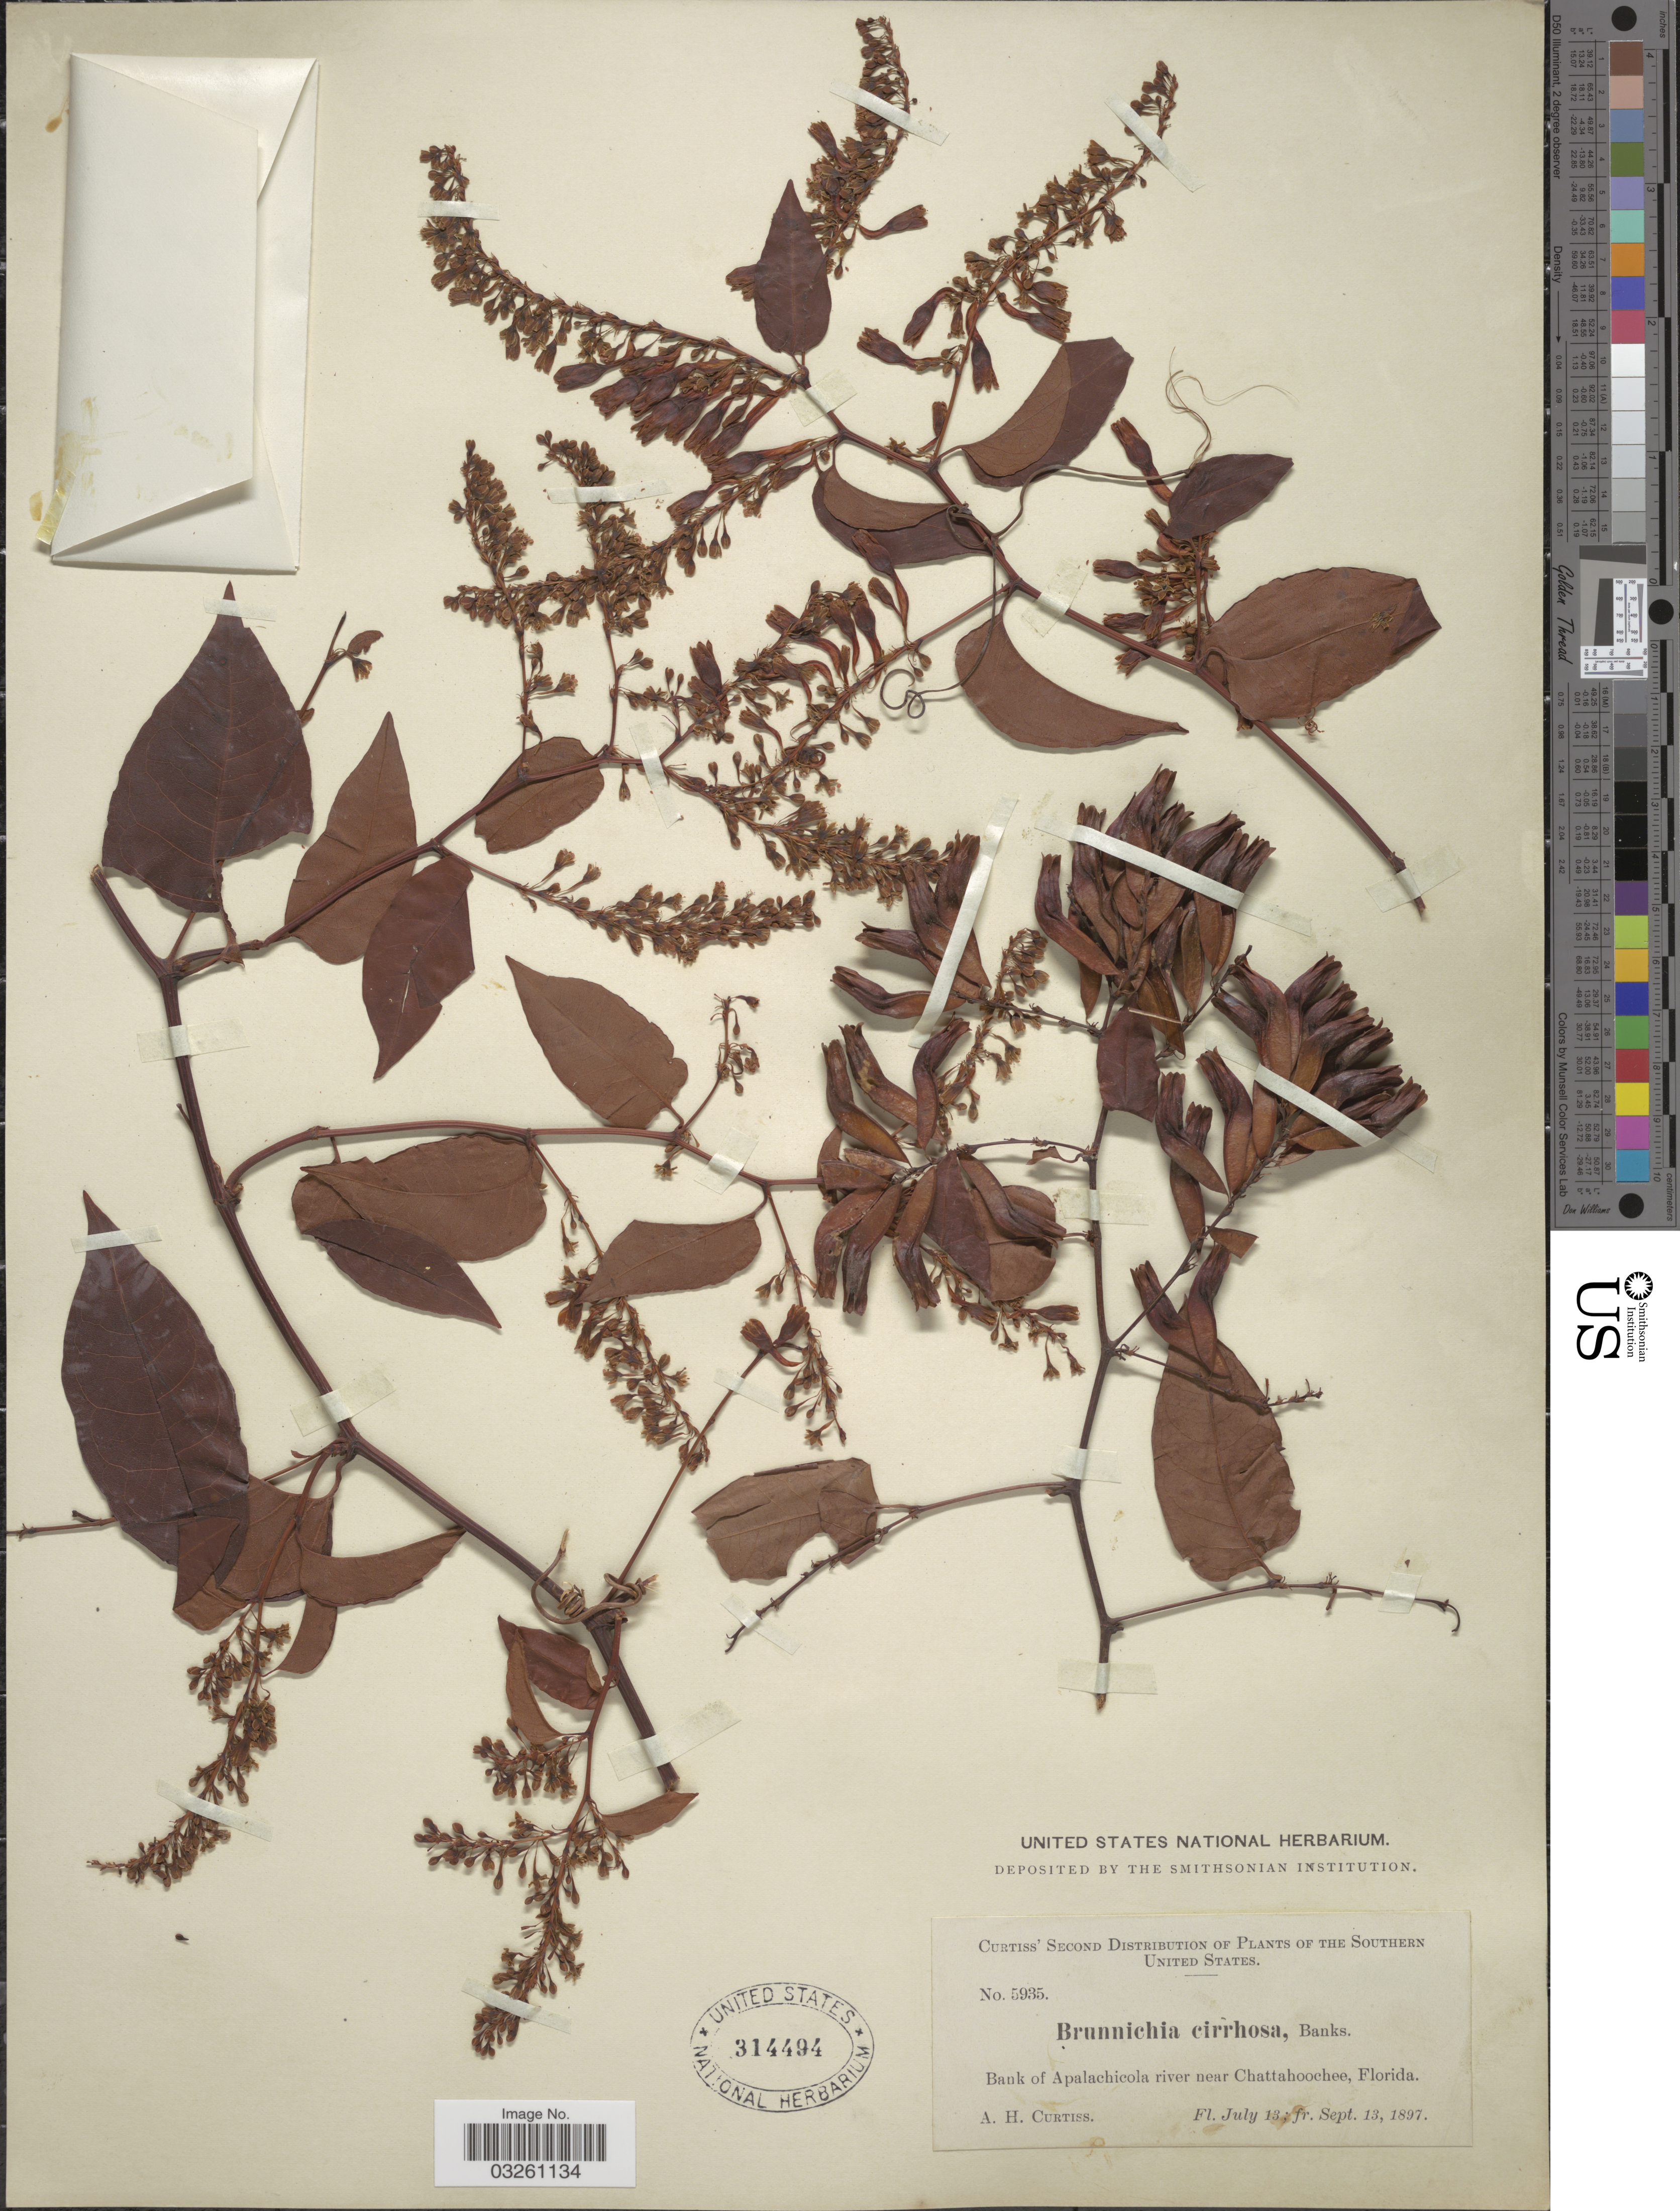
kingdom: Plantae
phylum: Tracheophyta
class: Magnoliopsida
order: Caryophyllales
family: Polygonaceae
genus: Brunnichia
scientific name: Brunnichia cirrhosa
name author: Gaertn.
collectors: A. H. Curtiss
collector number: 5935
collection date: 1897-07-13/1897-09-13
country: United States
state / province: Florida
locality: Southern United States. Bank of Apalachicola river near Chattahoochee.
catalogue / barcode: US 314494